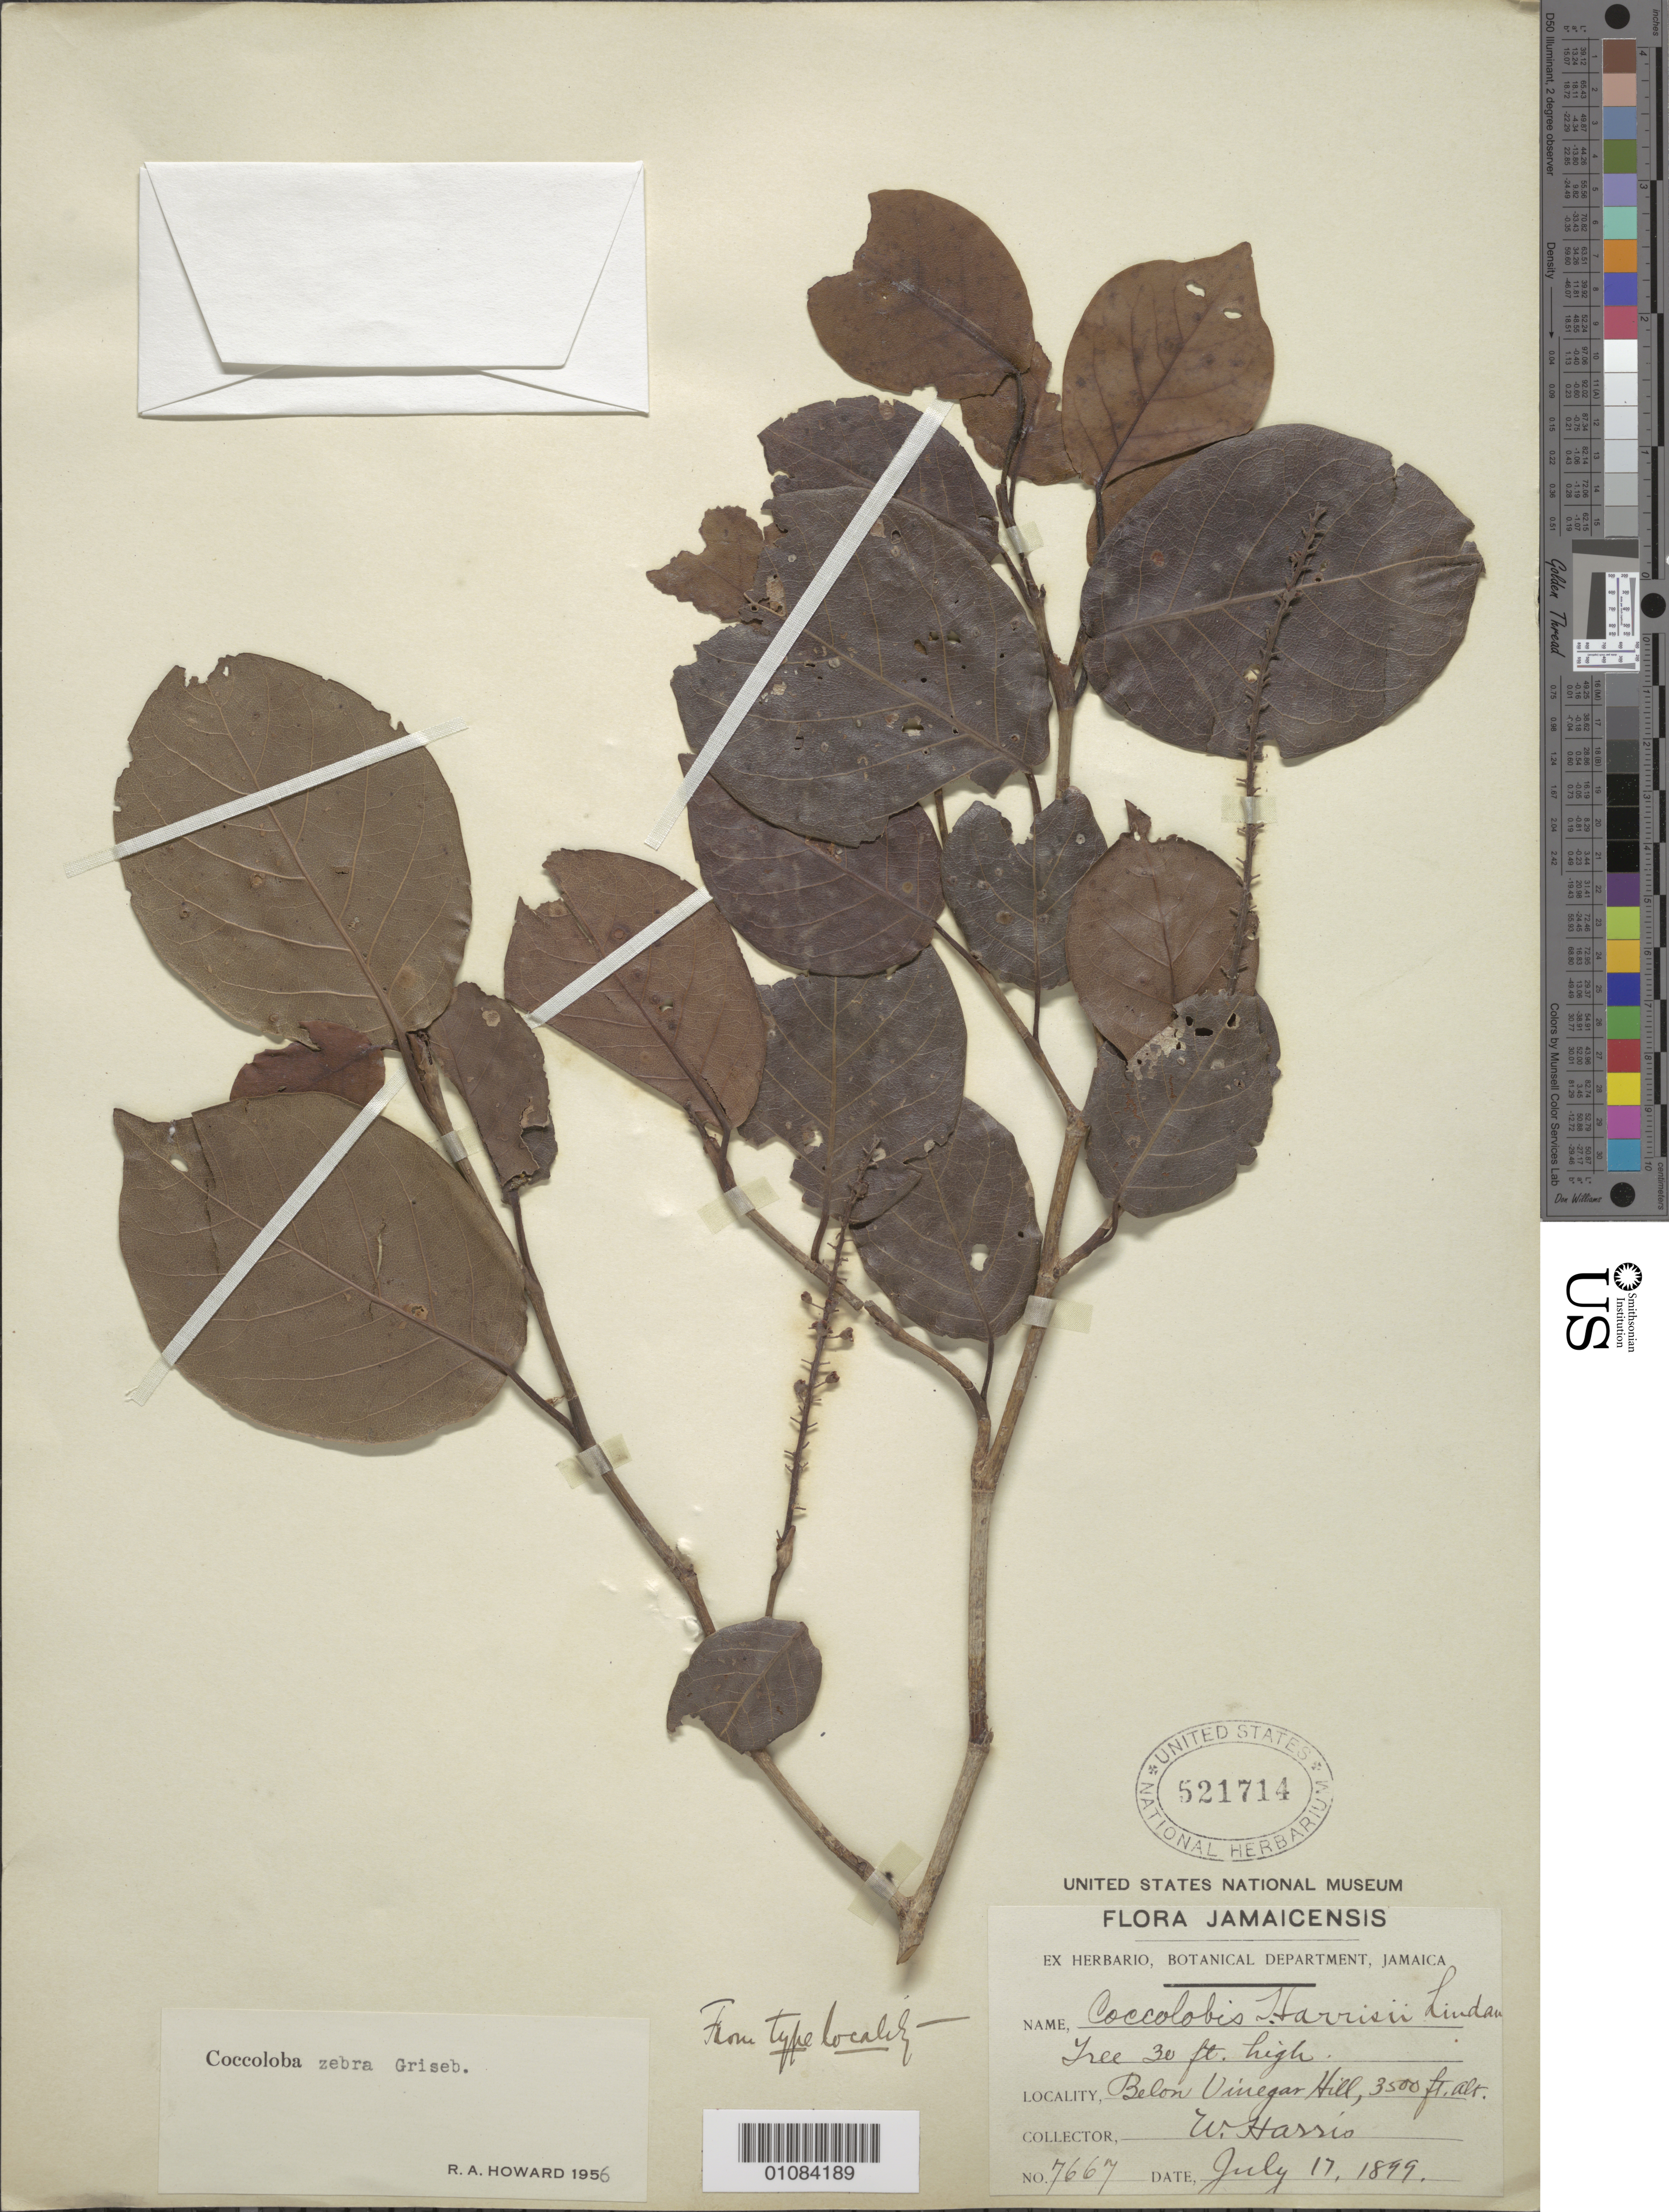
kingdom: Plantae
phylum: Tracheophyta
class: Magnoliopsida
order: Caryophyllales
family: Polygonaceae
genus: Coccoloba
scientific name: Coccoloba zebra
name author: Griseb.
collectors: W. Harris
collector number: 7667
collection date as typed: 17 Jul 1899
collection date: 1899-07-17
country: Jamaica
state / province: Portland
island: Jamaica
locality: Below Vinegar Hill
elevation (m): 1067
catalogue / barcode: US 521714